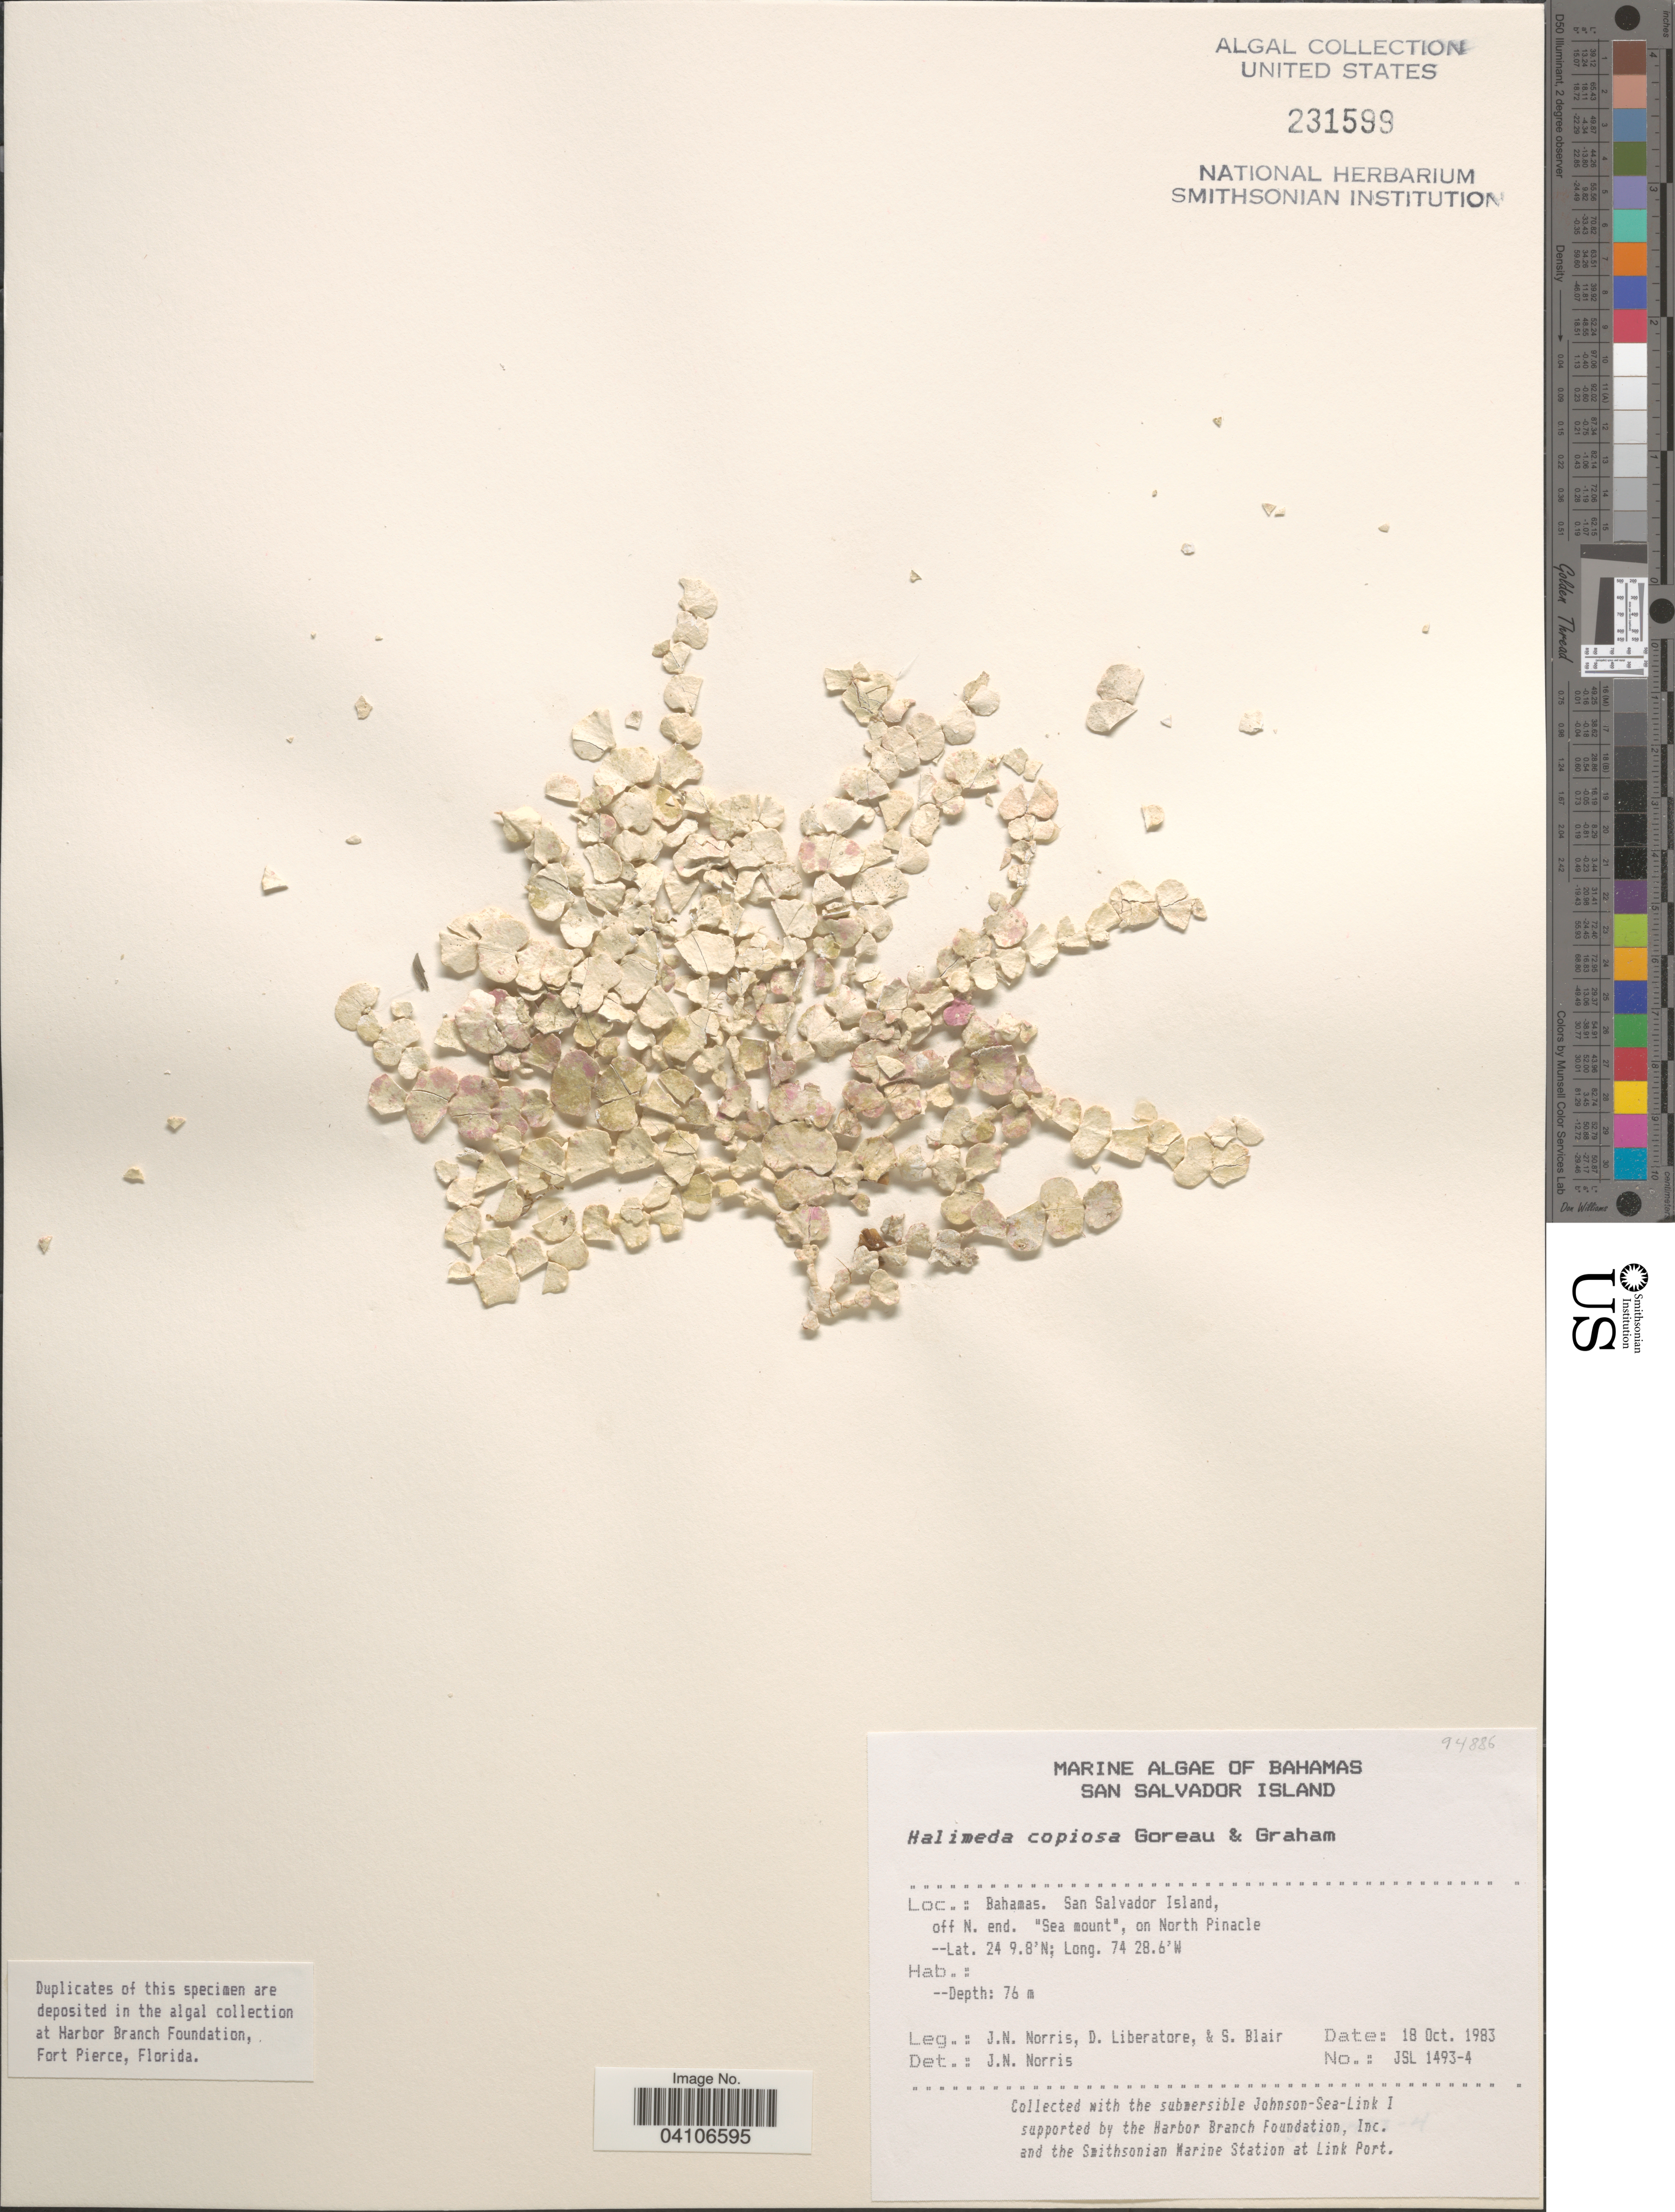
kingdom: Plantae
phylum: Chlorophyta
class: Ulvophyceae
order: Bryopsidales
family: Halimedaceae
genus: Halimeda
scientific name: Halimeda copiosa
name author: Goreau & E.A. Graham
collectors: J. Norris, D. Liberatore & S. M. Blair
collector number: JSL 1493-4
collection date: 1983-10-18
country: Bahamas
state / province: San Salvador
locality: San Salvador Island, off N. end. "Sea mount", on North Pinacle.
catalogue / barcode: US 231599